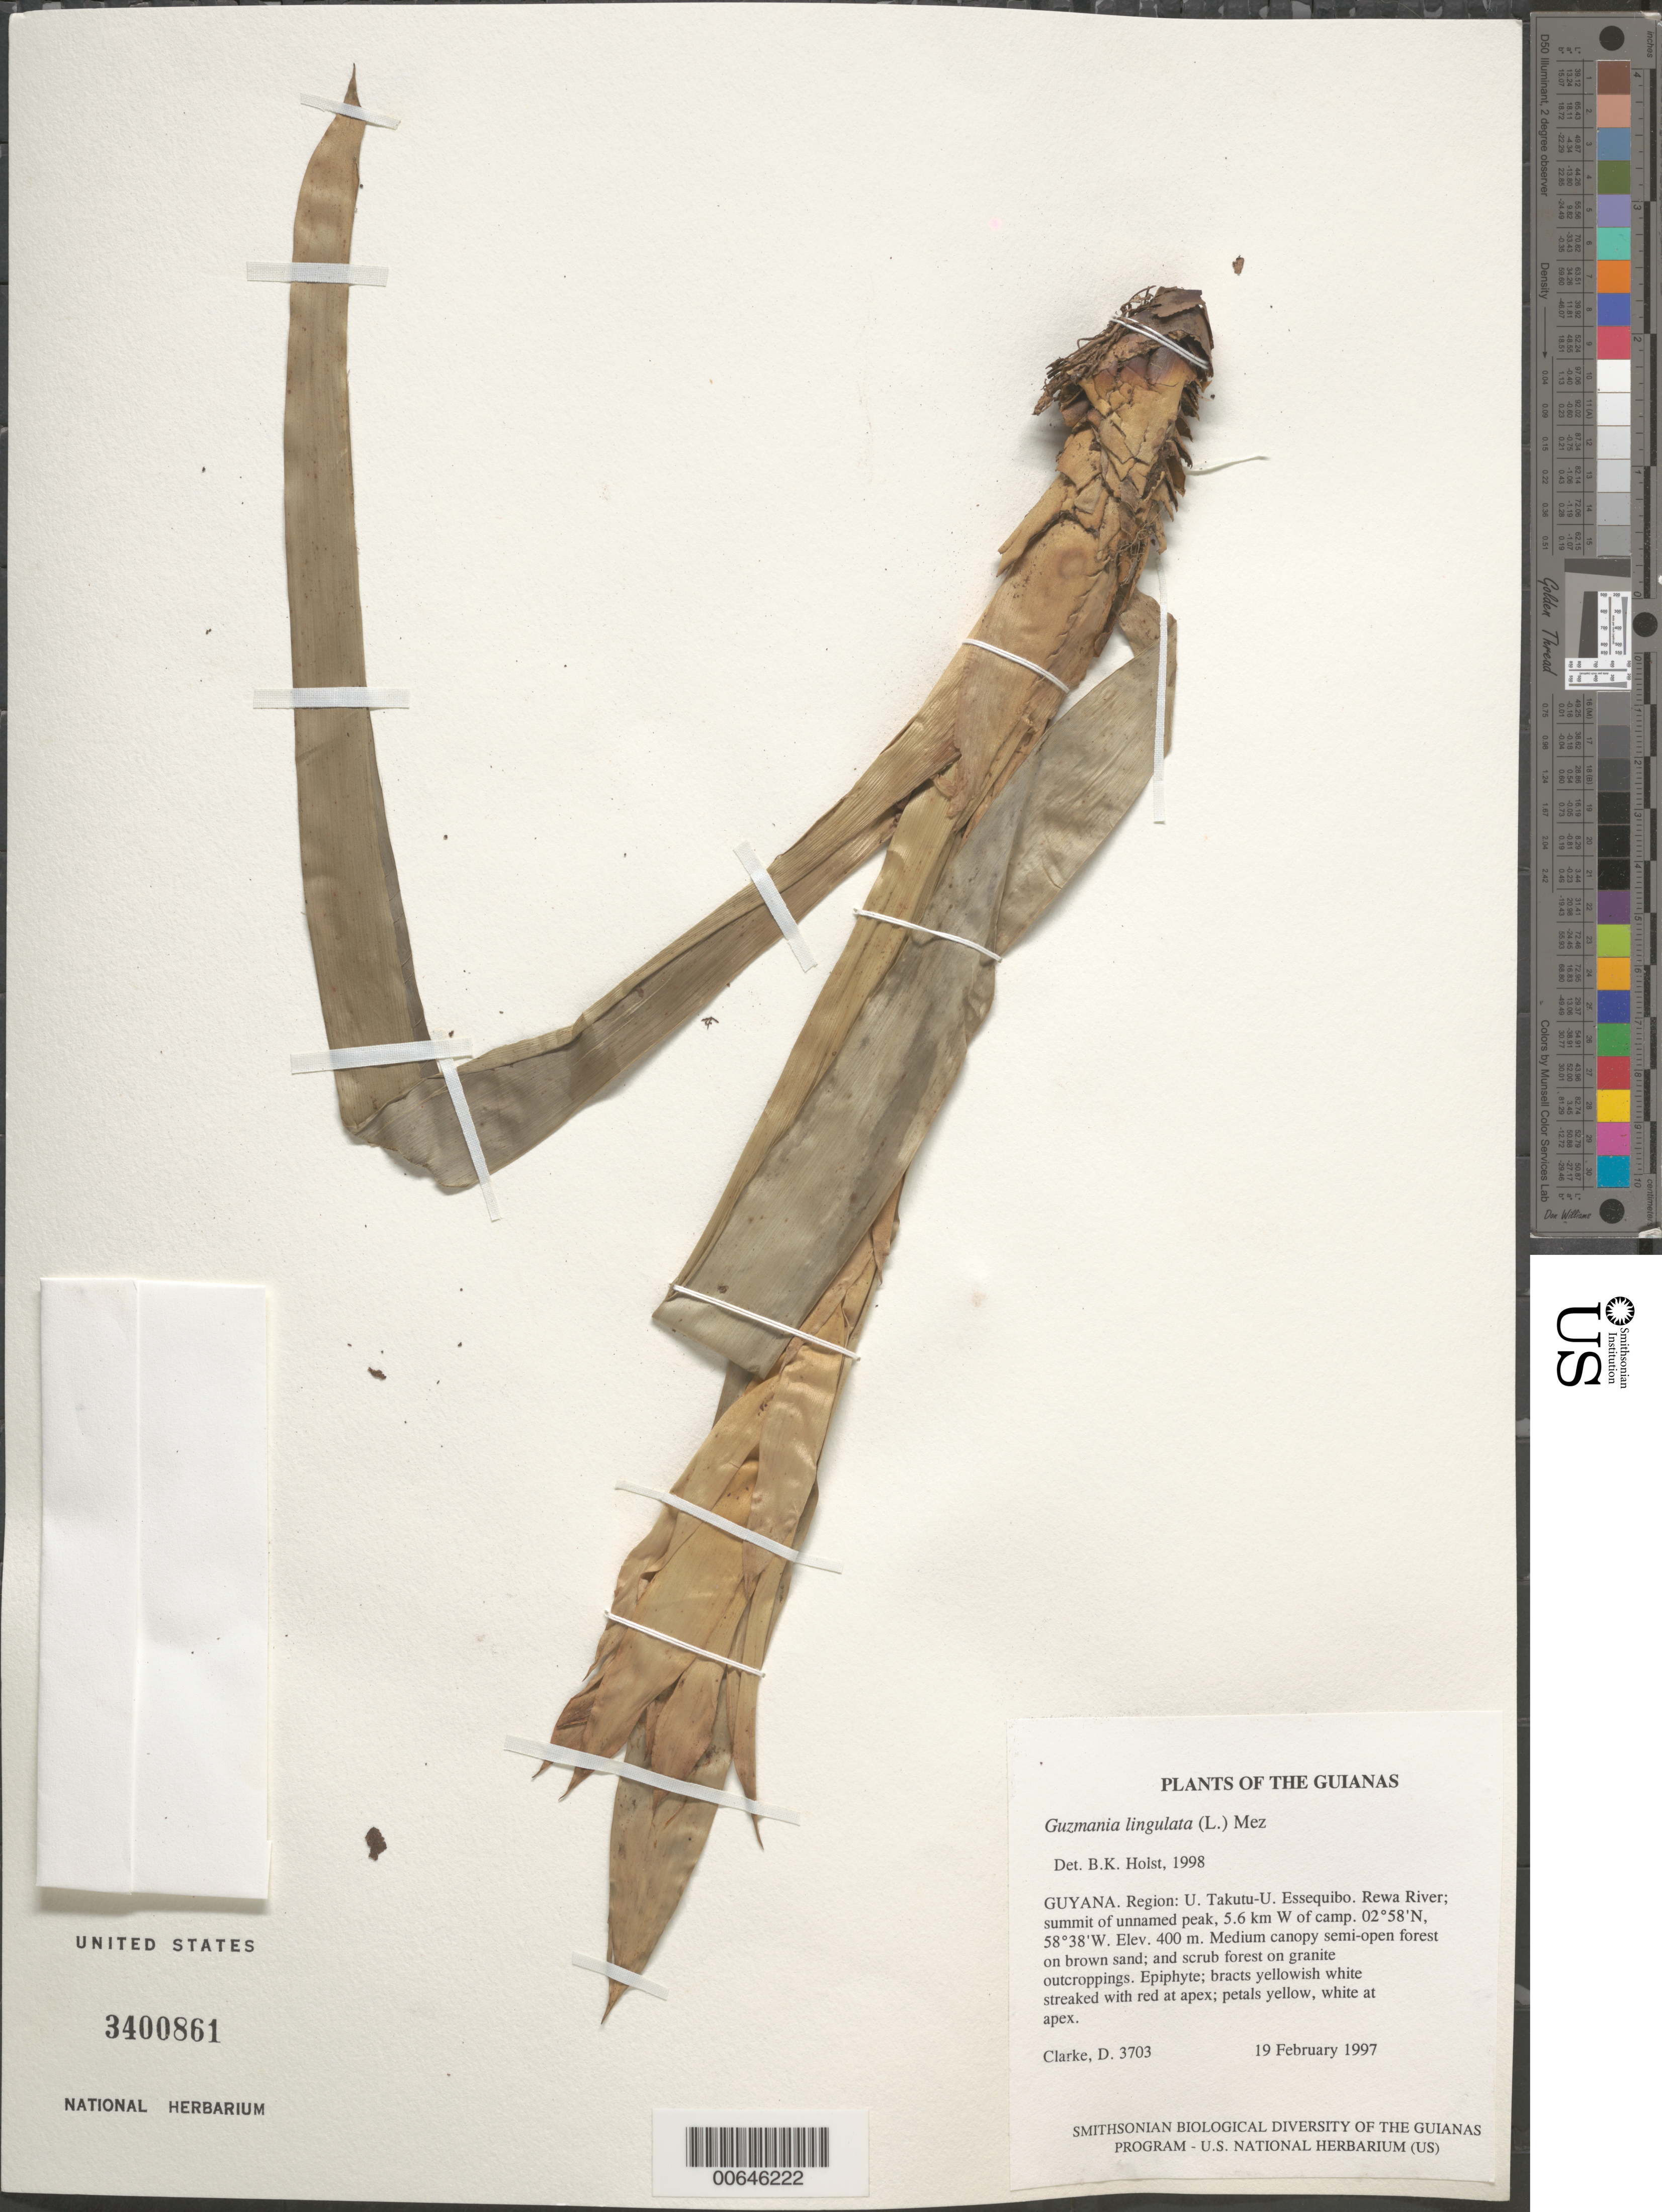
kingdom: Plantae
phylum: Tracheophyta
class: Liliopsida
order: Poales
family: Bromeliaceae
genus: Guzmania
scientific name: Guzmania lingulata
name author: (L.) Mez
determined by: Holst, Bruce K.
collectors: H. D. Clarke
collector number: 3703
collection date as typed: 19 February 1997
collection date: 1997-02-19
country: Guyana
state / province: U. Takutu-U. Essequibo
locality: Rewa River; summit of unnamed peak, 5.6 km W of camp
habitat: Medium canopy semi-open forest on brown sand; and scrub forest on granite outcroppings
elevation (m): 400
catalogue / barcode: US 3400861